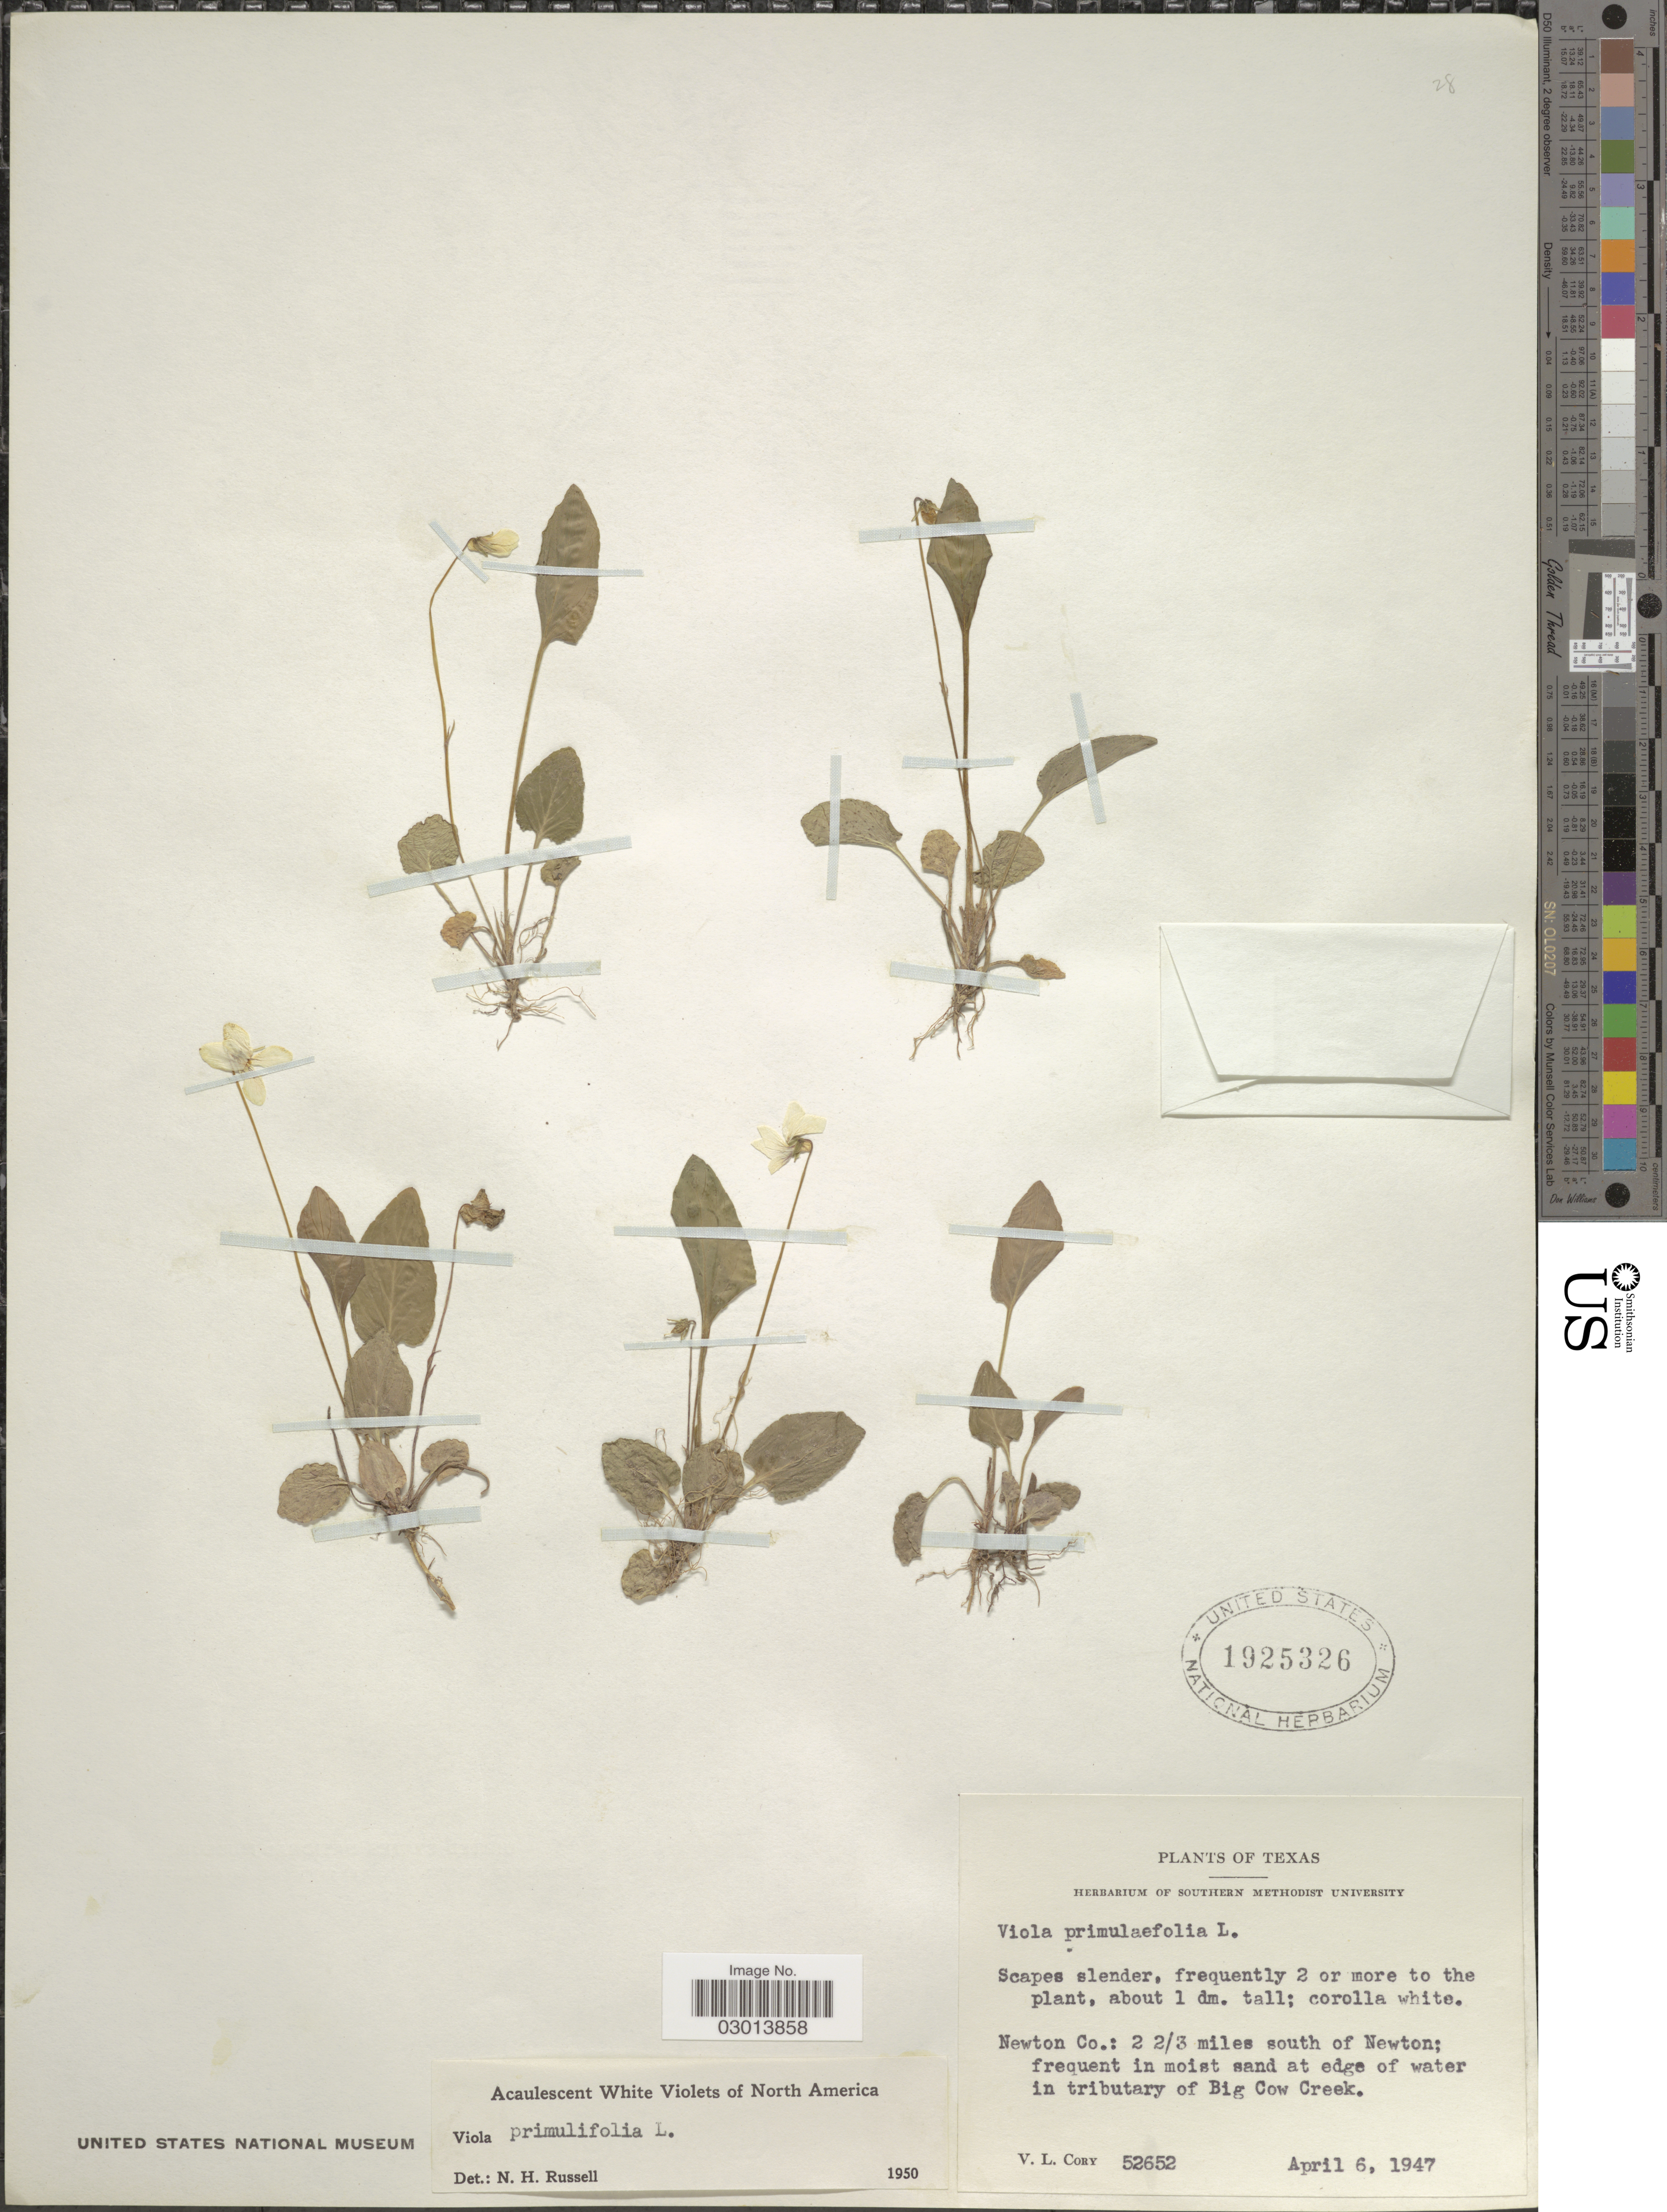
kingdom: Plantae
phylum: Tracheophyta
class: Magnoliopsida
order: Malpighiales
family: Violaceae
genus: Viola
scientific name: Viola primulifolia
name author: L.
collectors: V. Cory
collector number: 52652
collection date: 1947-04-06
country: United States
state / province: Texas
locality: Newton Co.: 2 2/3 miles south of Newton; frequent in moist sand at edge of water in tributary of Big Cow Creek.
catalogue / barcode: US 1925326